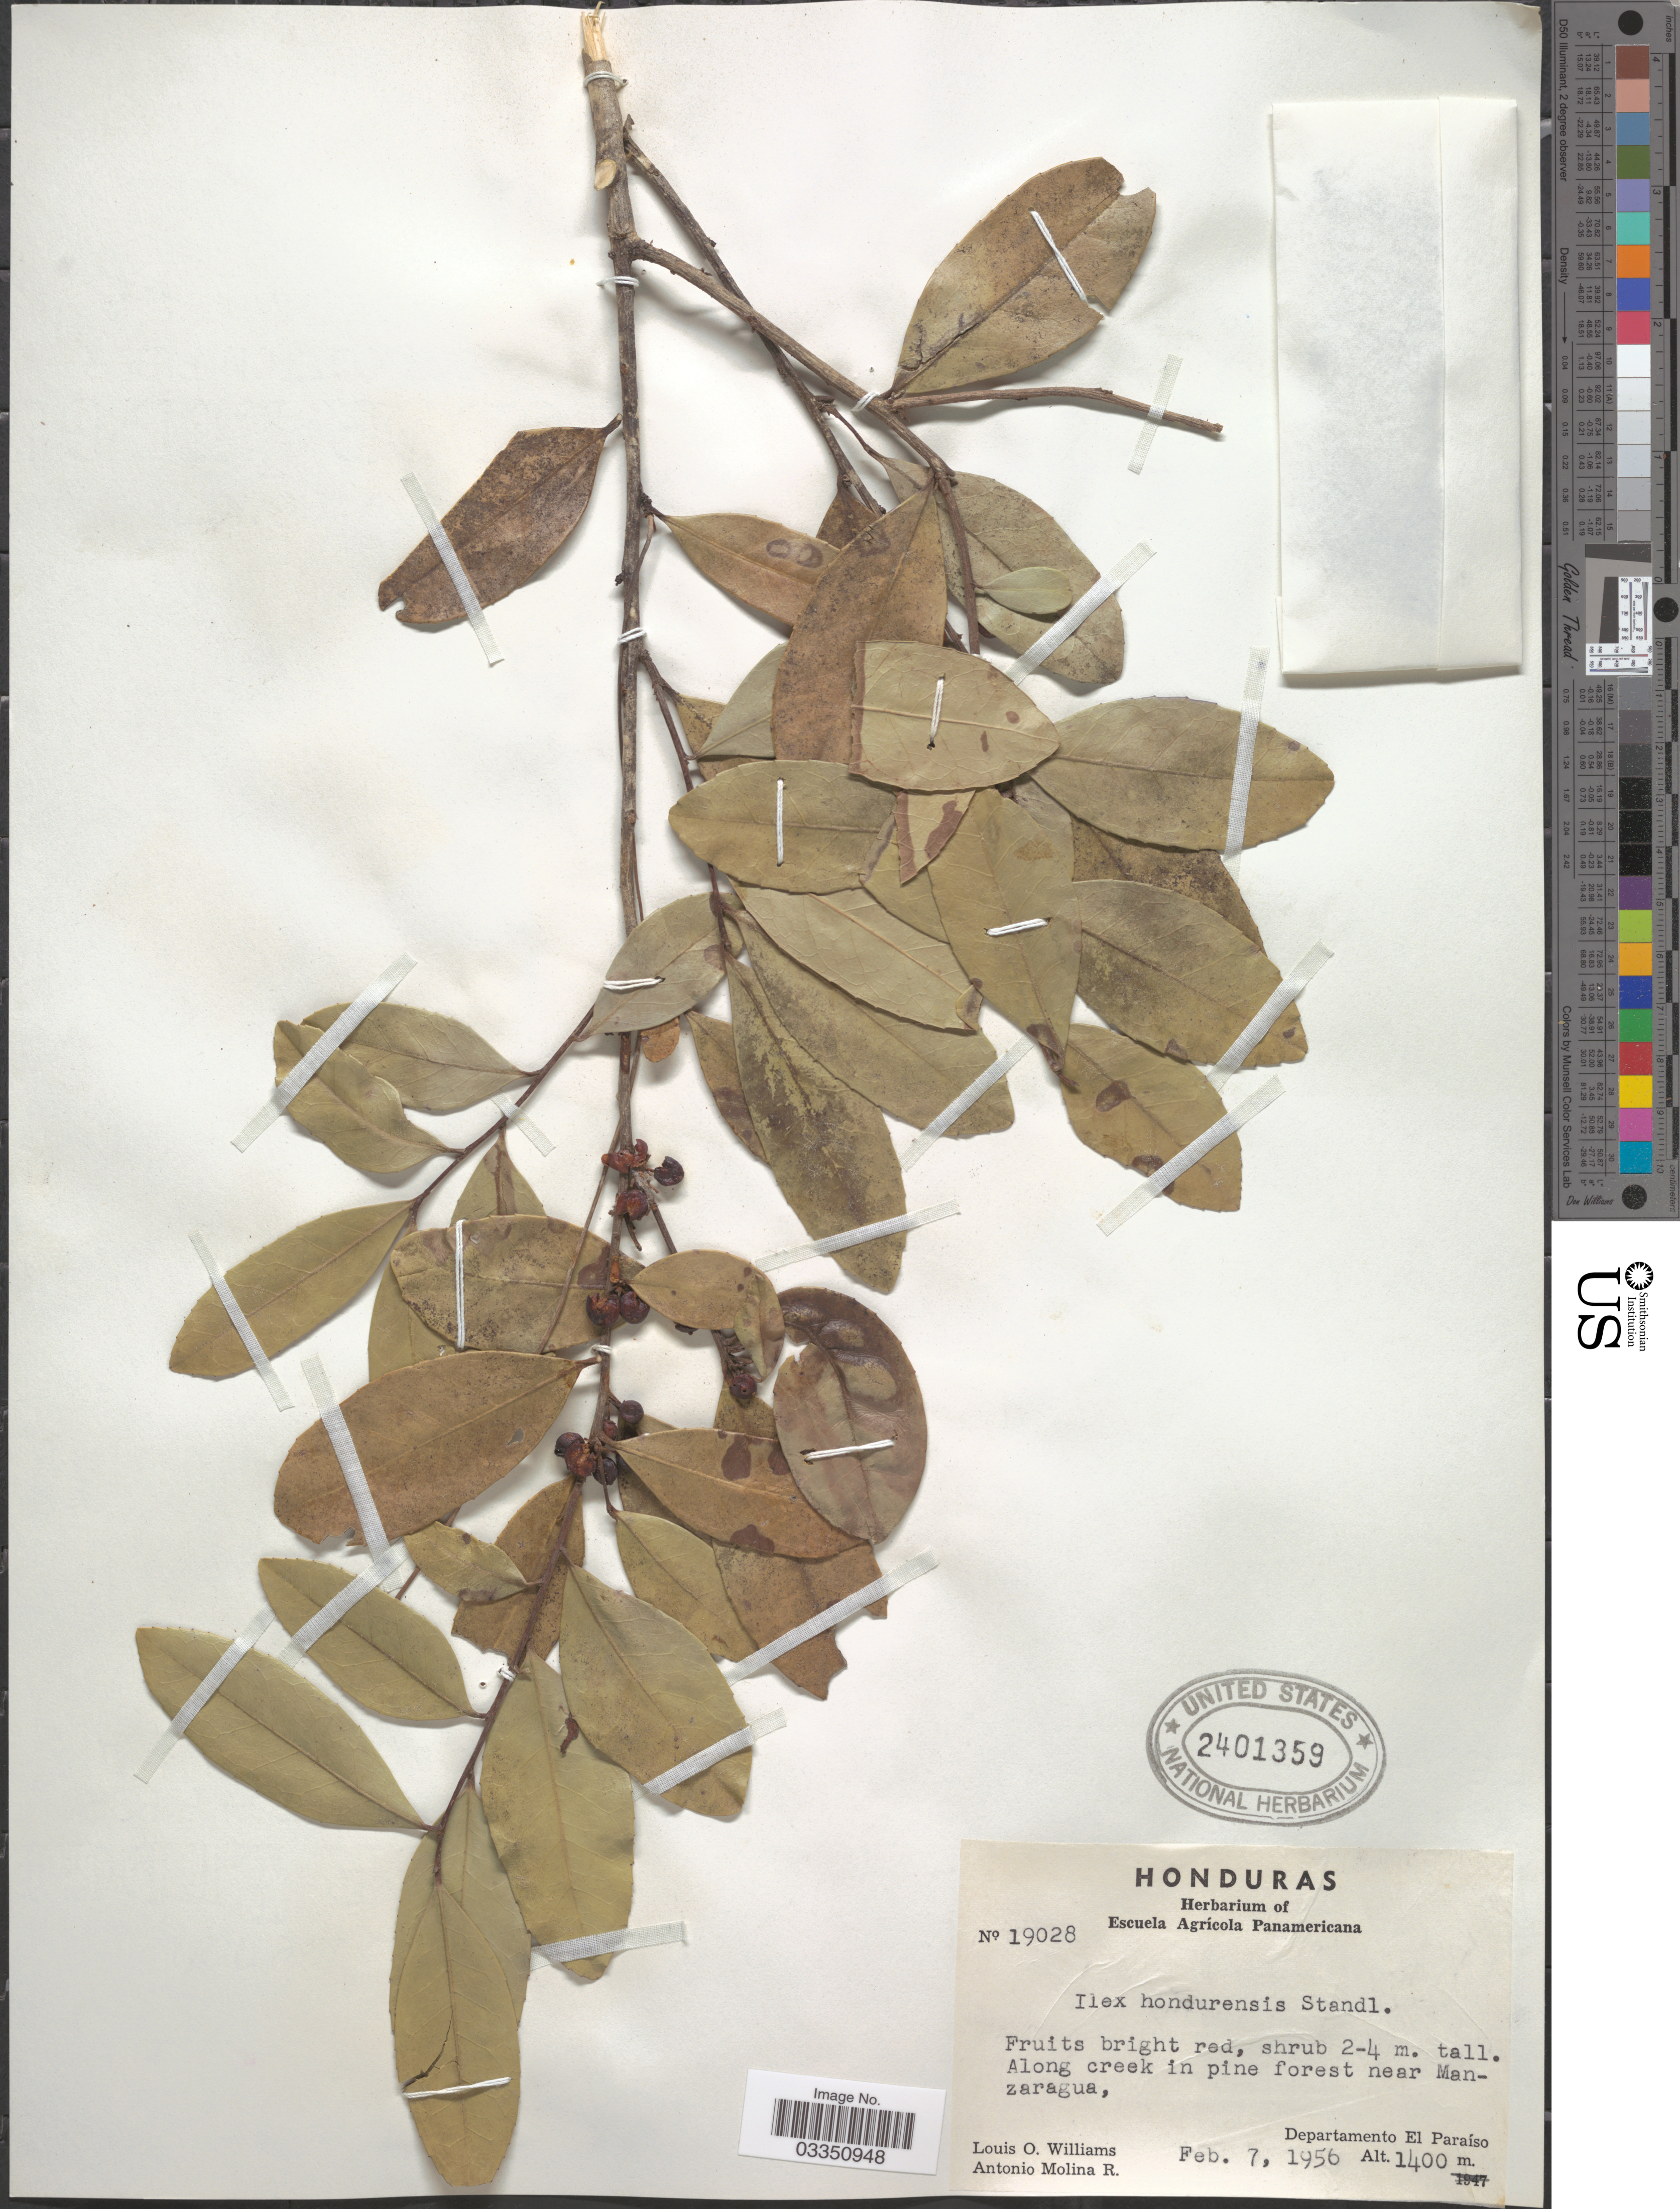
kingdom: Plantae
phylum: Tracheophyta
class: Magnoliopsida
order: Aquifoliales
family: Aquifoliaceae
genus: Ilex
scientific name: Ilex hondurensis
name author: Standl. ex Yunck.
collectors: L. O. Williams & A. Molina R.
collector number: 19028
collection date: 1956-02-07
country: Honduras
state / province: El Paraíso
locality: Along creek in pine forest near Manzaragua, Departamento El Paraíso.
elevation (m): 1400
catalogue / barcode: US 2401359